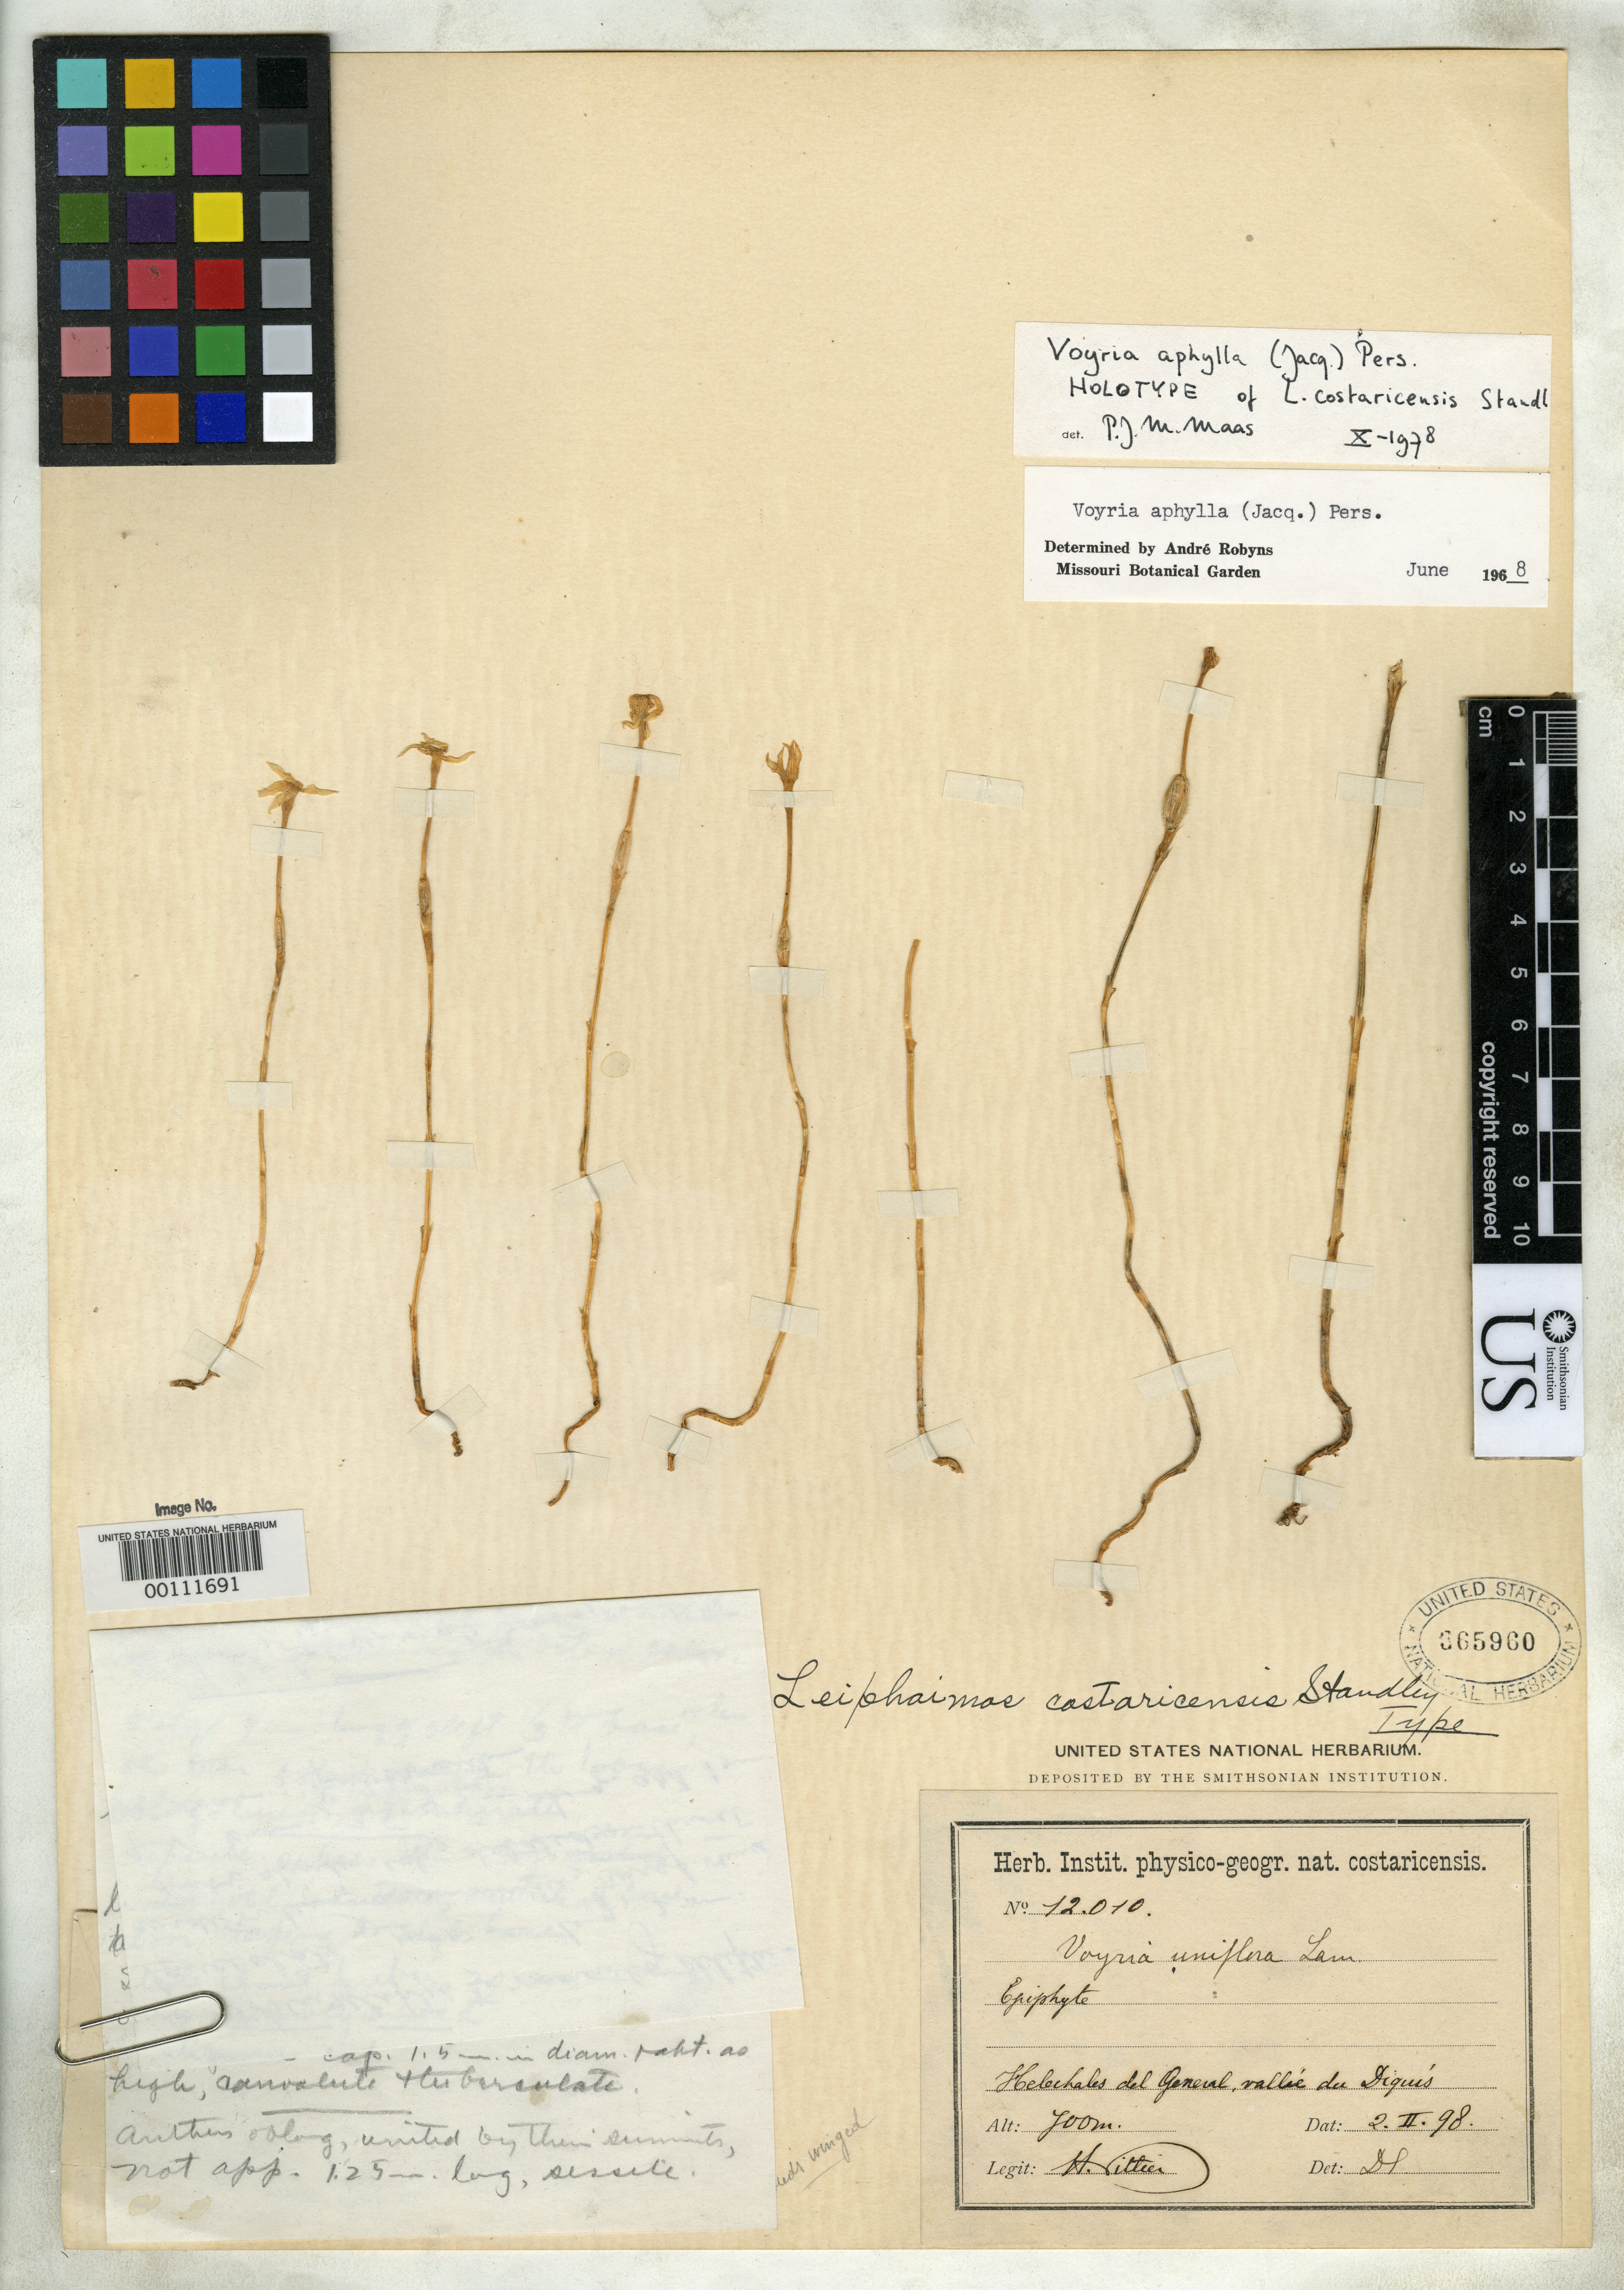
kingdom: Plantae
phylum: Tracheophyta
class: Magnoliopsida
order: Gentianales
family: Gentianaceae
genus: Leiphaimos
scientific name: Leiphaimos costaricensis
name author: Standl.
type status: Holotype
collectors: H. F. Pittier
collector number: Inst. Costa Rica 12010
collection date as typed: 02 Feb 1898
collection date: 1898-02-02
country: Costa Rica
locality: Helechales del General, Diquis Valley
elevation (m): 700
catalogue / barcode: US 365960